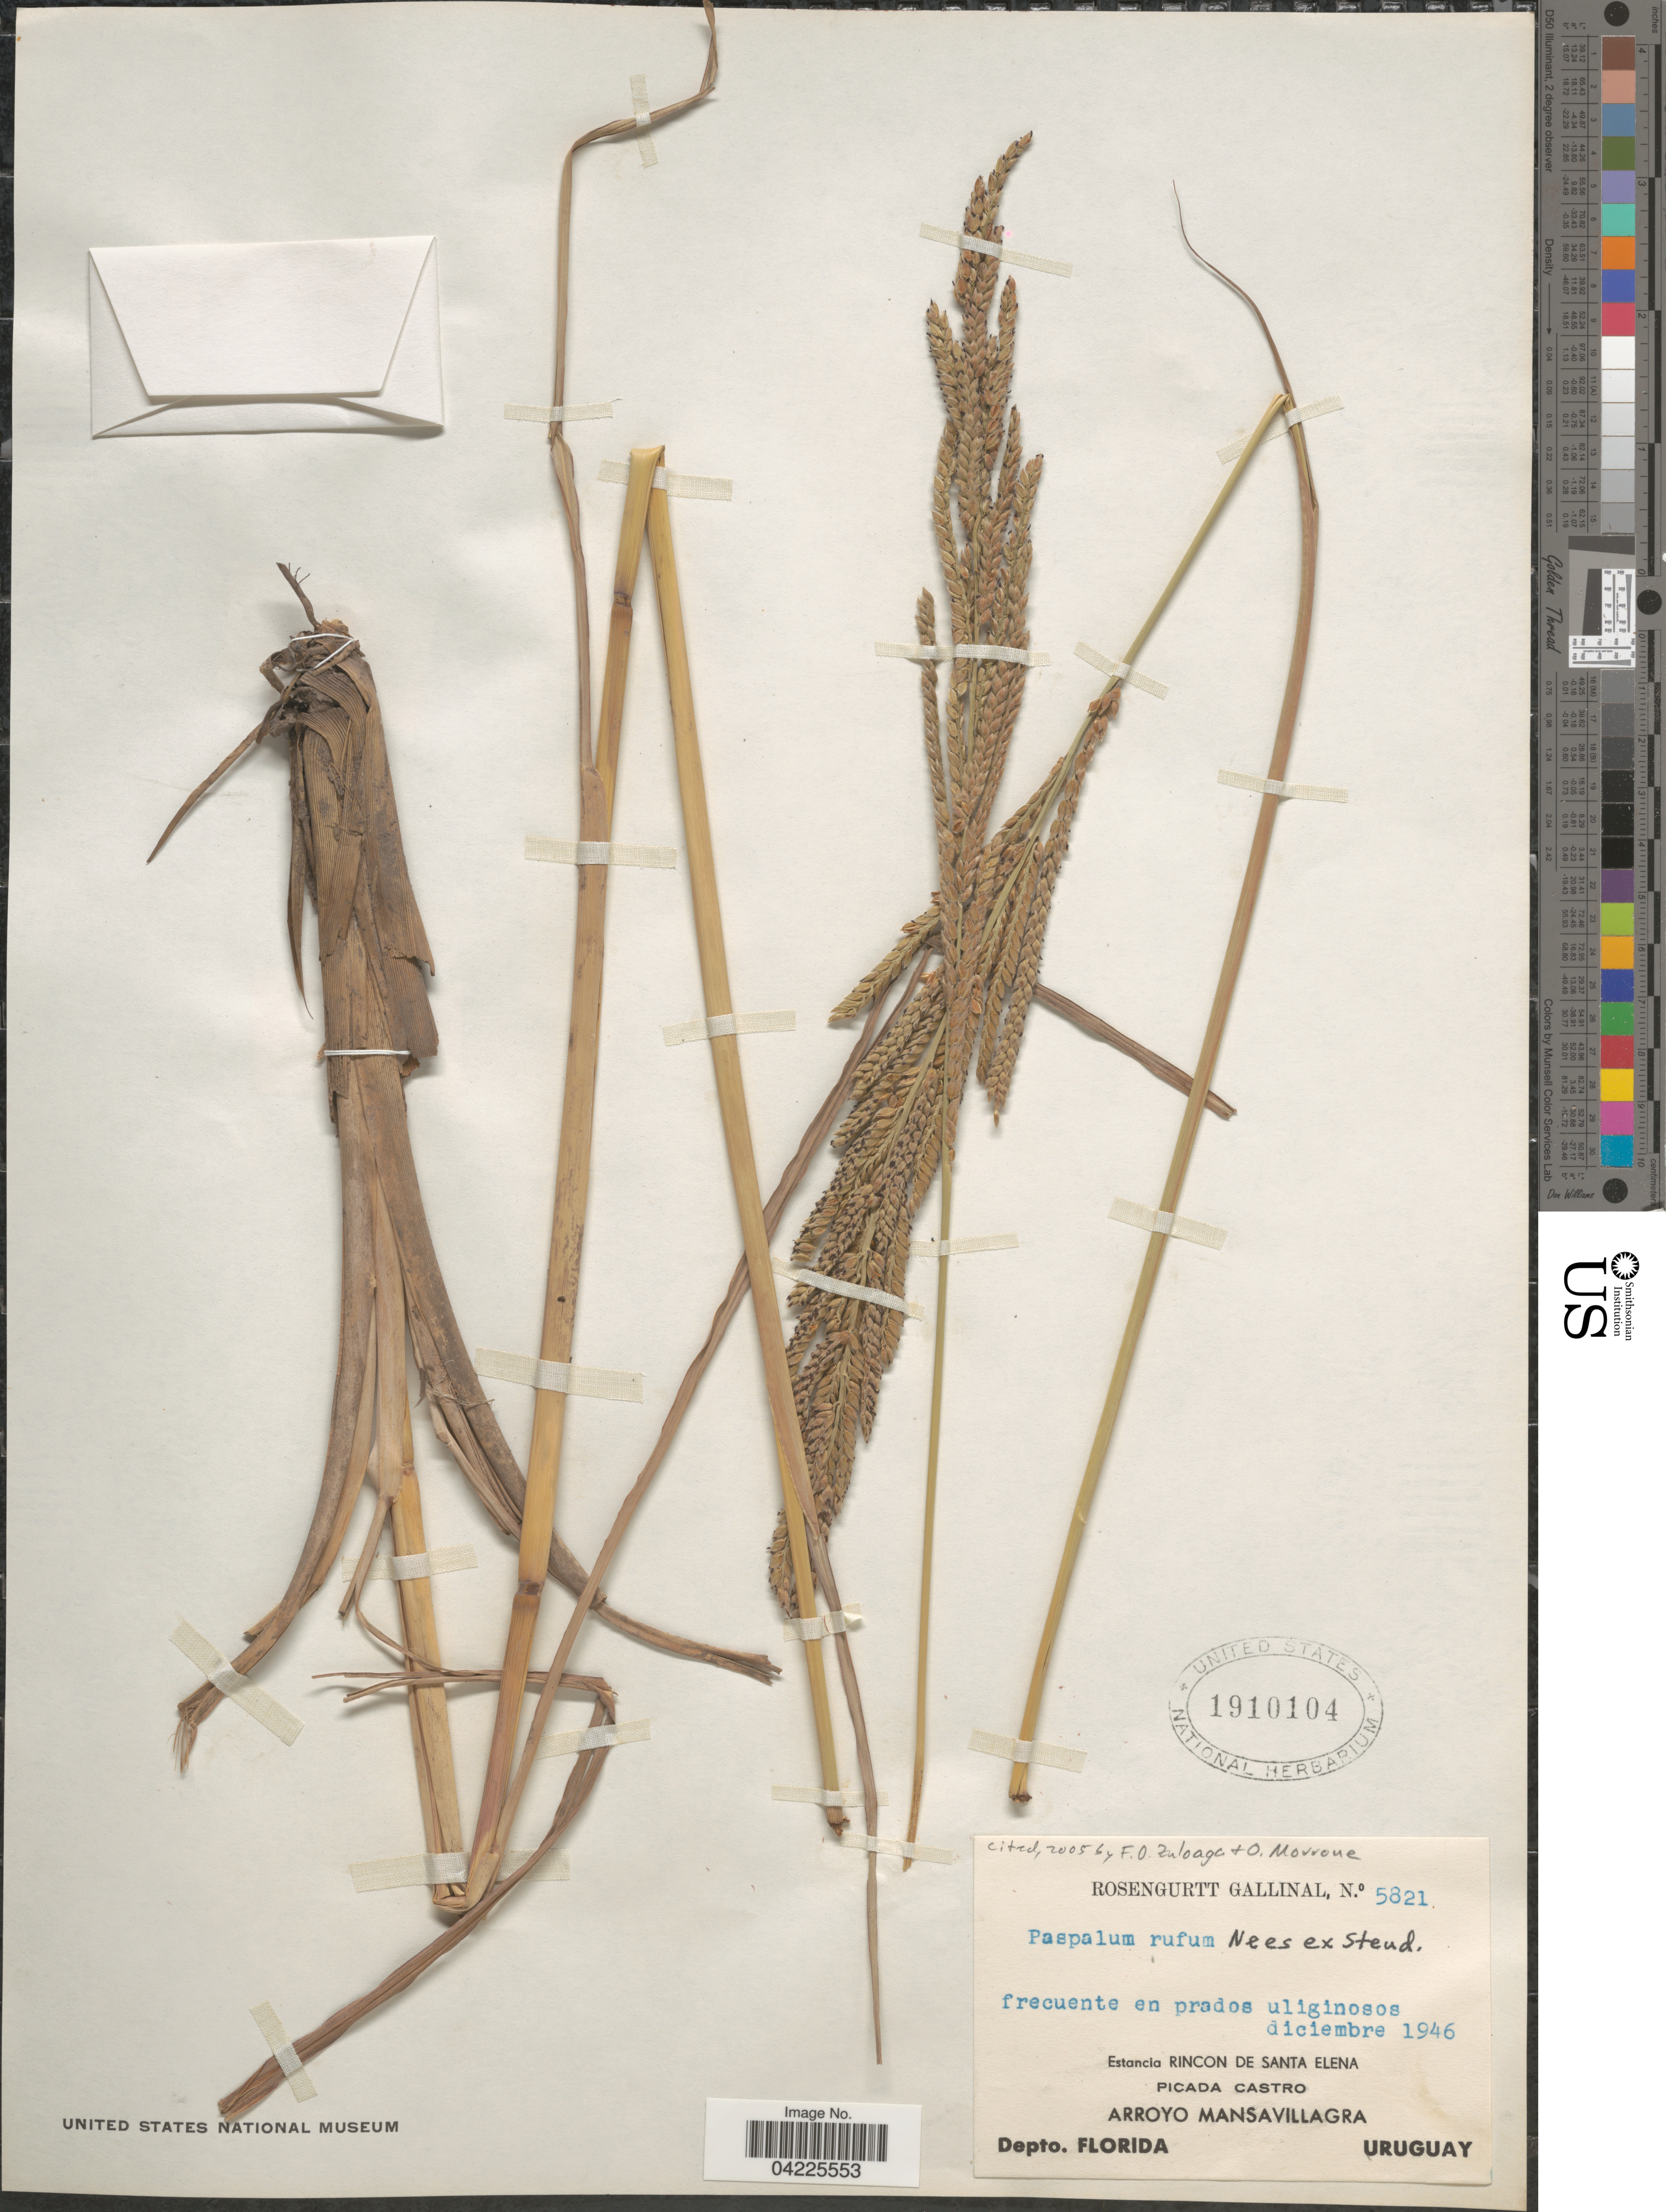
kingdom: Plantae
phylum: Tracheophyta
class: Liliopsida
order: Poales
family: Poaceae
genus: Paspalum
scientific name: Paspalum rufum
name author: Nees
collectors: R. Gallinal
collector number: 5821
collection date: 1946-12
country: Uruguay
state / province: Florida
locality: Estancia Rincon de Santa Elena. Picada Castro. Arroyo Mansavillagra. Depto. Florida.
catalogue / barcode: US 1910104